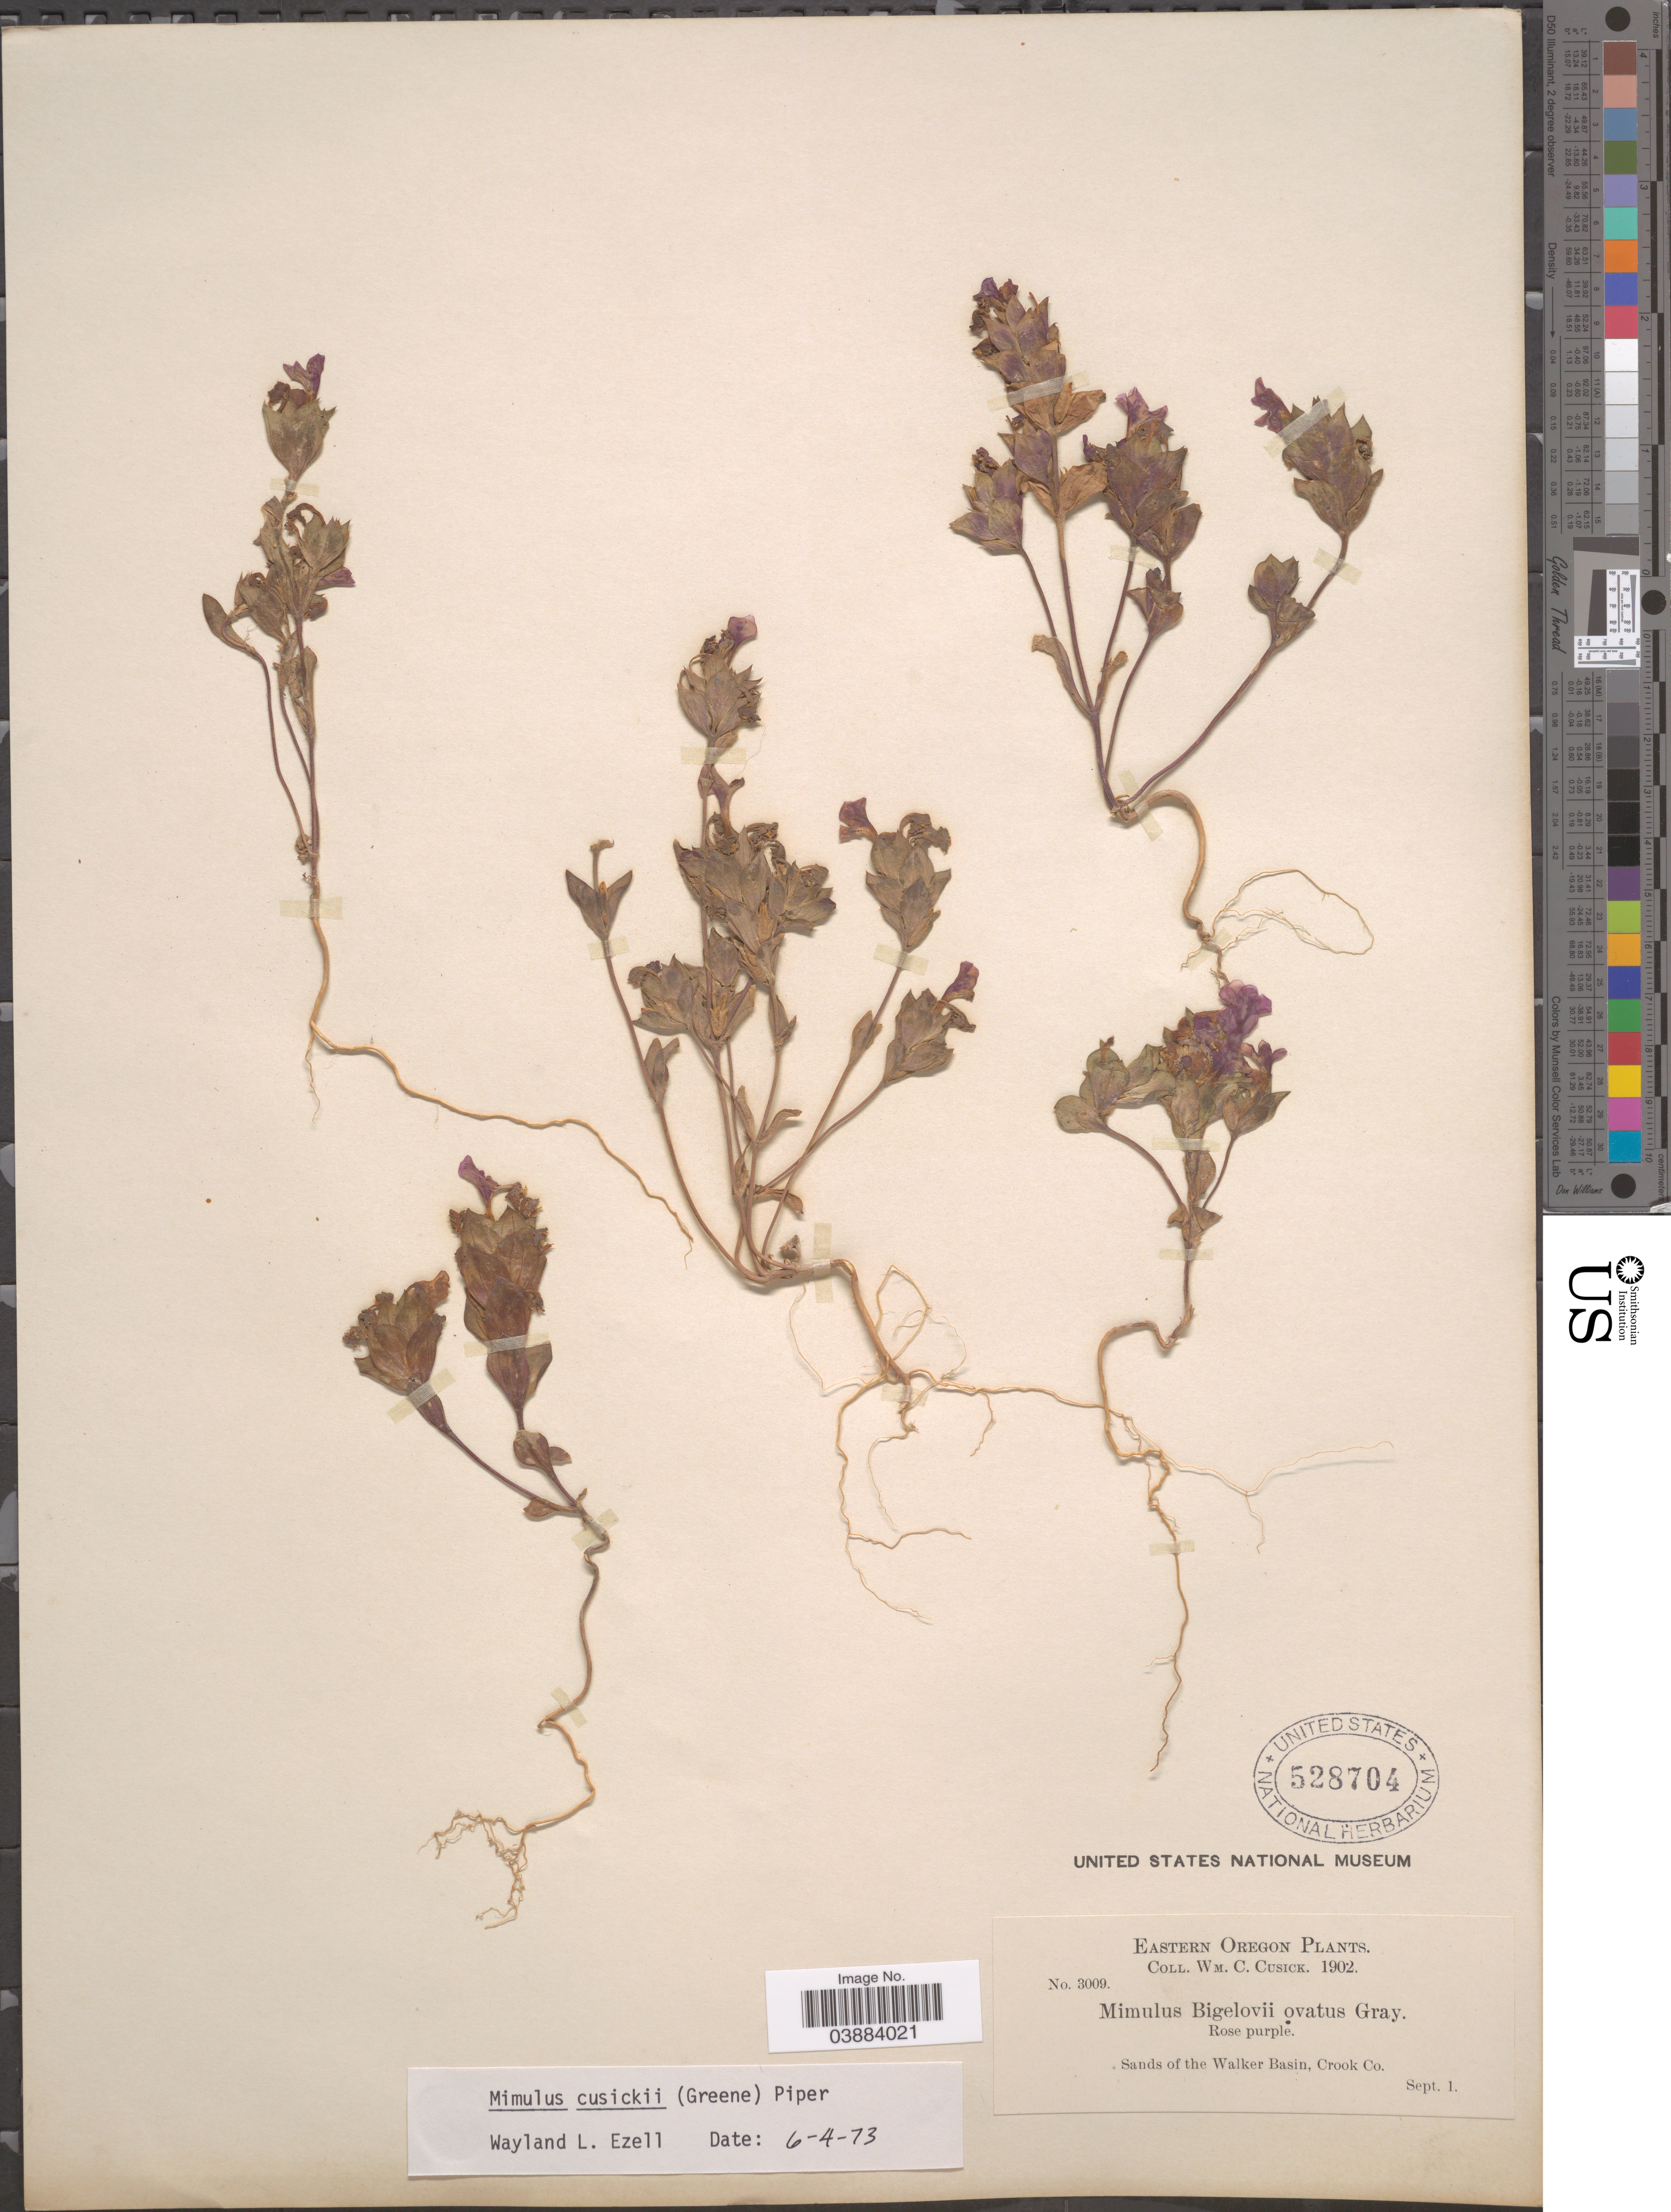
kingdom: Plantae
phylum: Tracheophyta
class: Magnoliopsida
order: Lamiales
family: Phrymaceae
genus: Eunanus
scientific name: Eunanus cusickii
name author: Greene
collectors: W. C. Cusick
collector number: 3009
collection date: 1902-09-01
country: United States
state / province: Oregon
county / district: Crook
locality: Eastern Oregon. Sands of the Walker Basin, Crook Co.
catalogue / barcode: US 528704